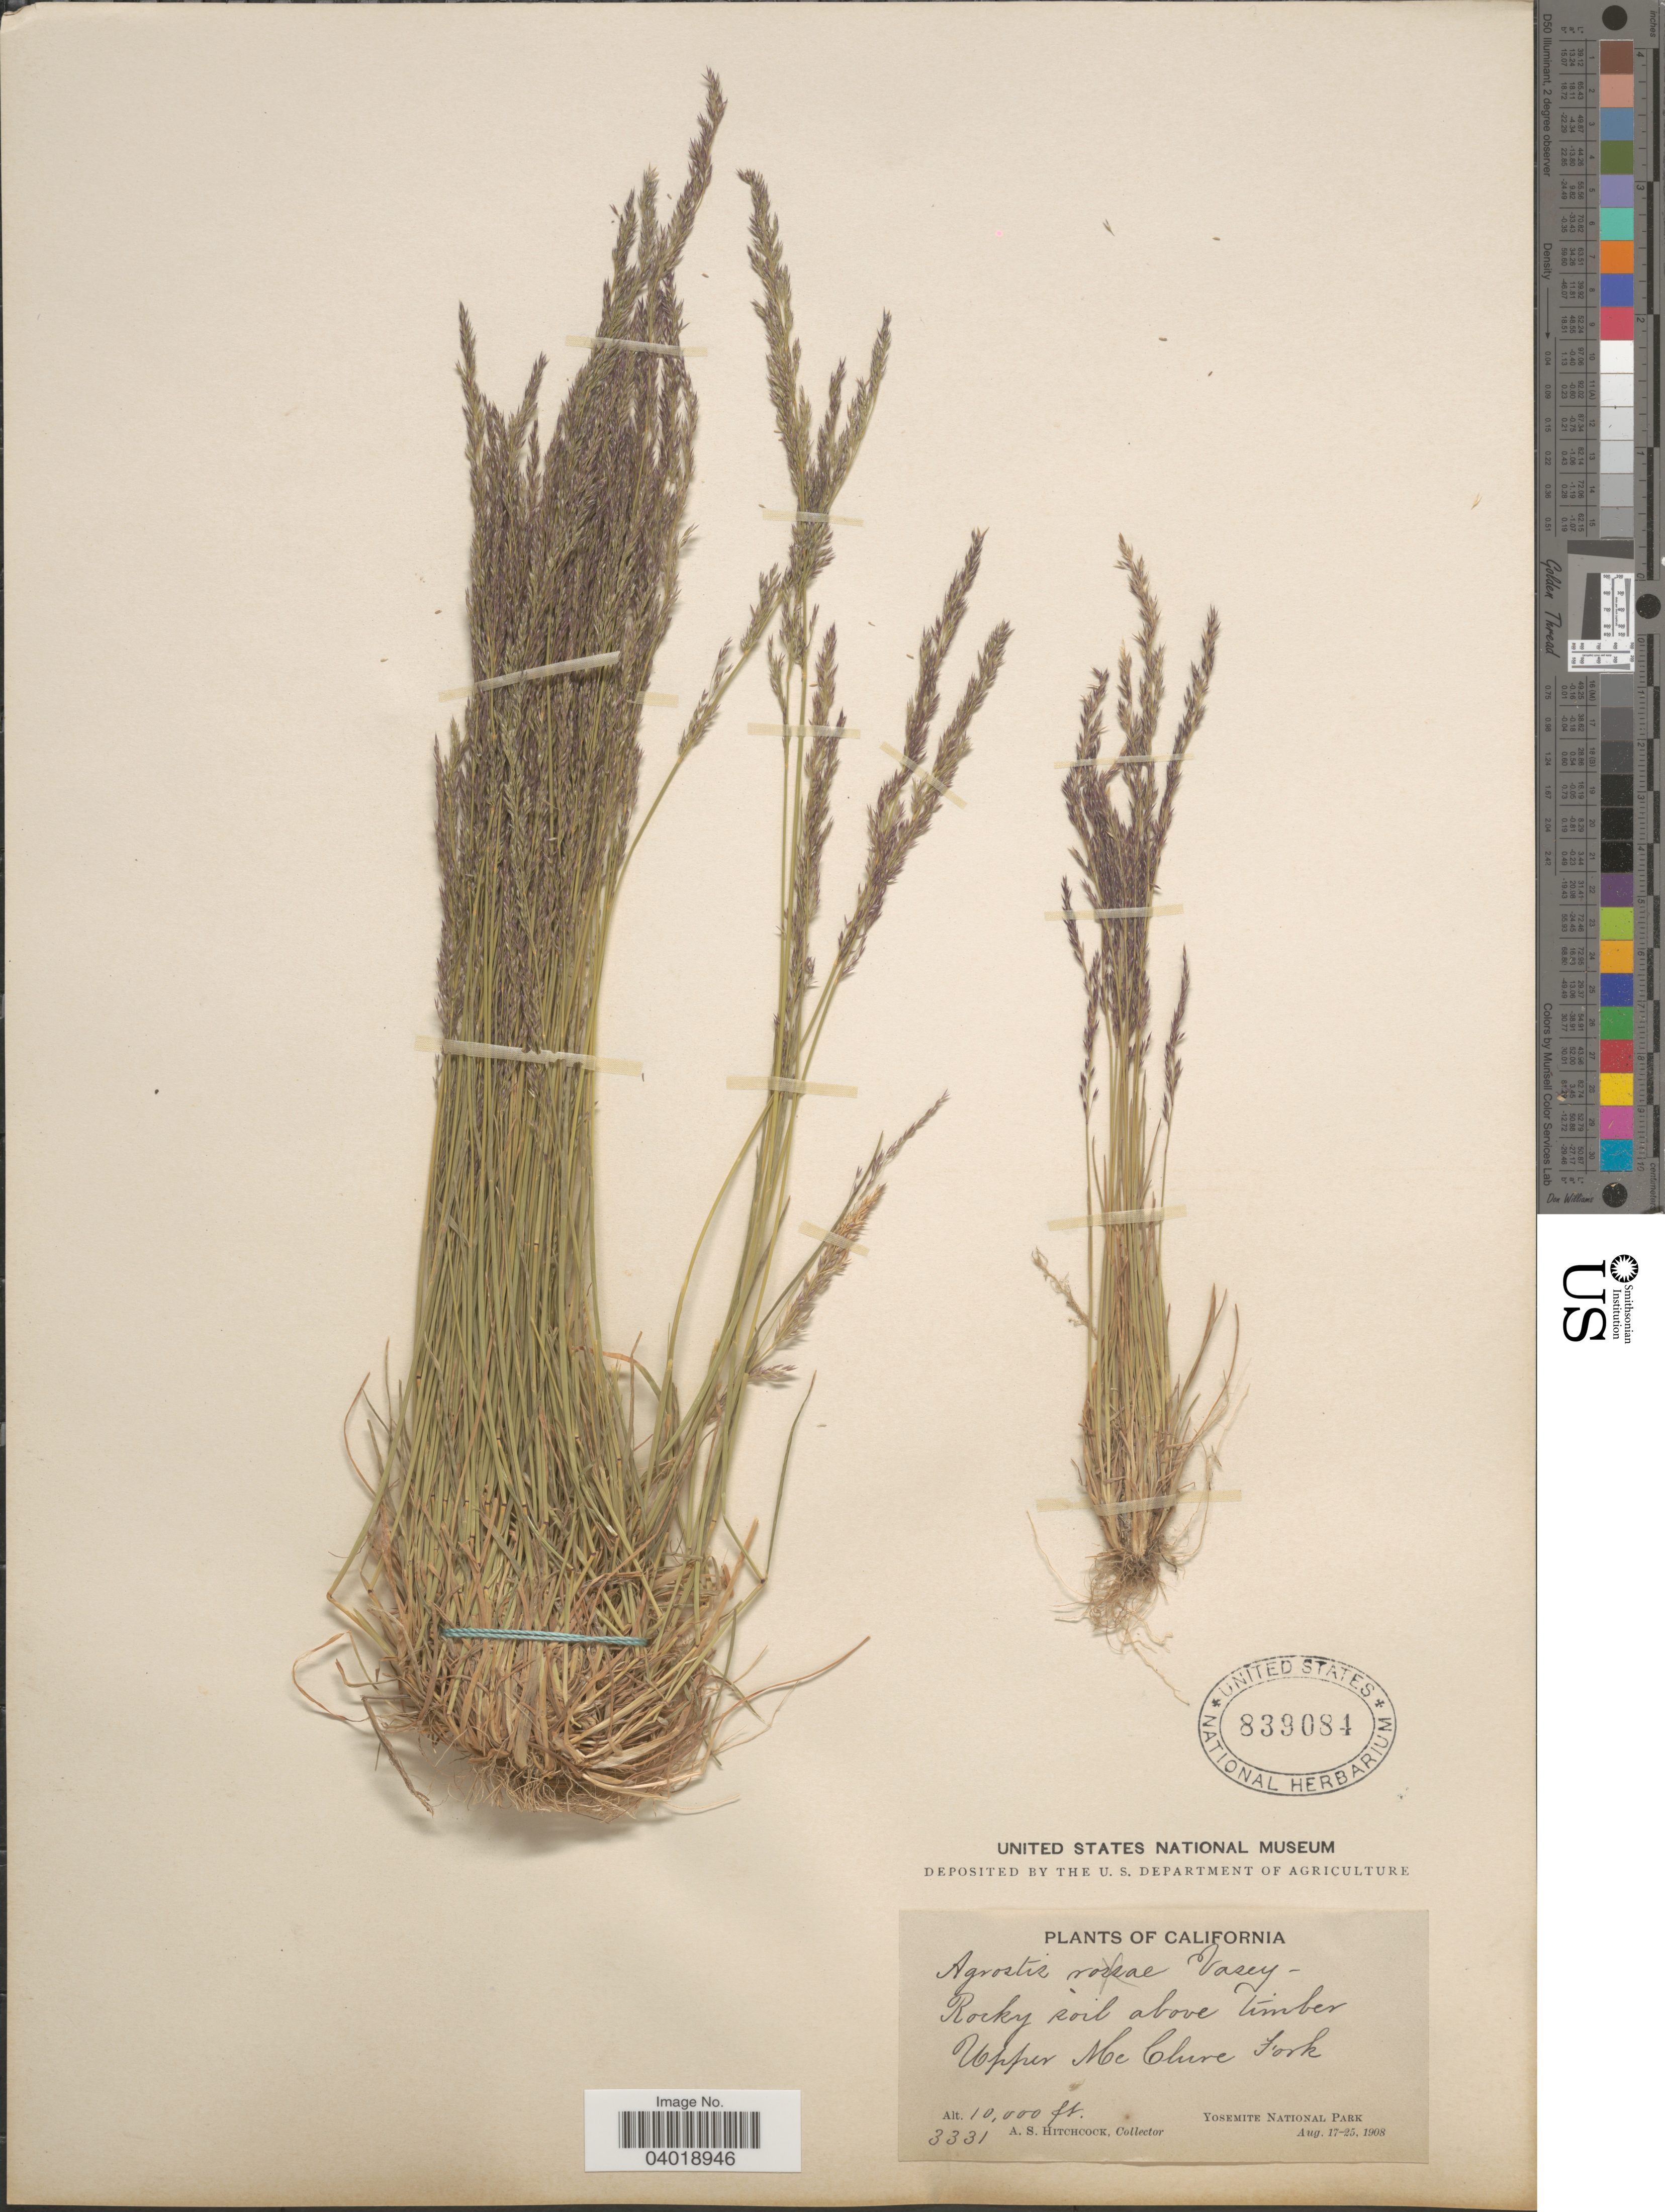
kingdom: Plantae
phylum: Tracheophyta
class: Liliopsida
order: Poales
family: Poaceae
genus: Agrostis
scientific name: Agrostis exarata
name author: Trin.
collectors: A. S. Hitchcock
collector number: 3331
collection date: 1908-08-17/1908-08-25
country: United States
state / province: California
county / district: Mariposa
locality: Rocky soil above timber, Upper Mc Clure Fork. Yosemite National Park.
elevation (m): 3048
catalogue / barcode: US 839084